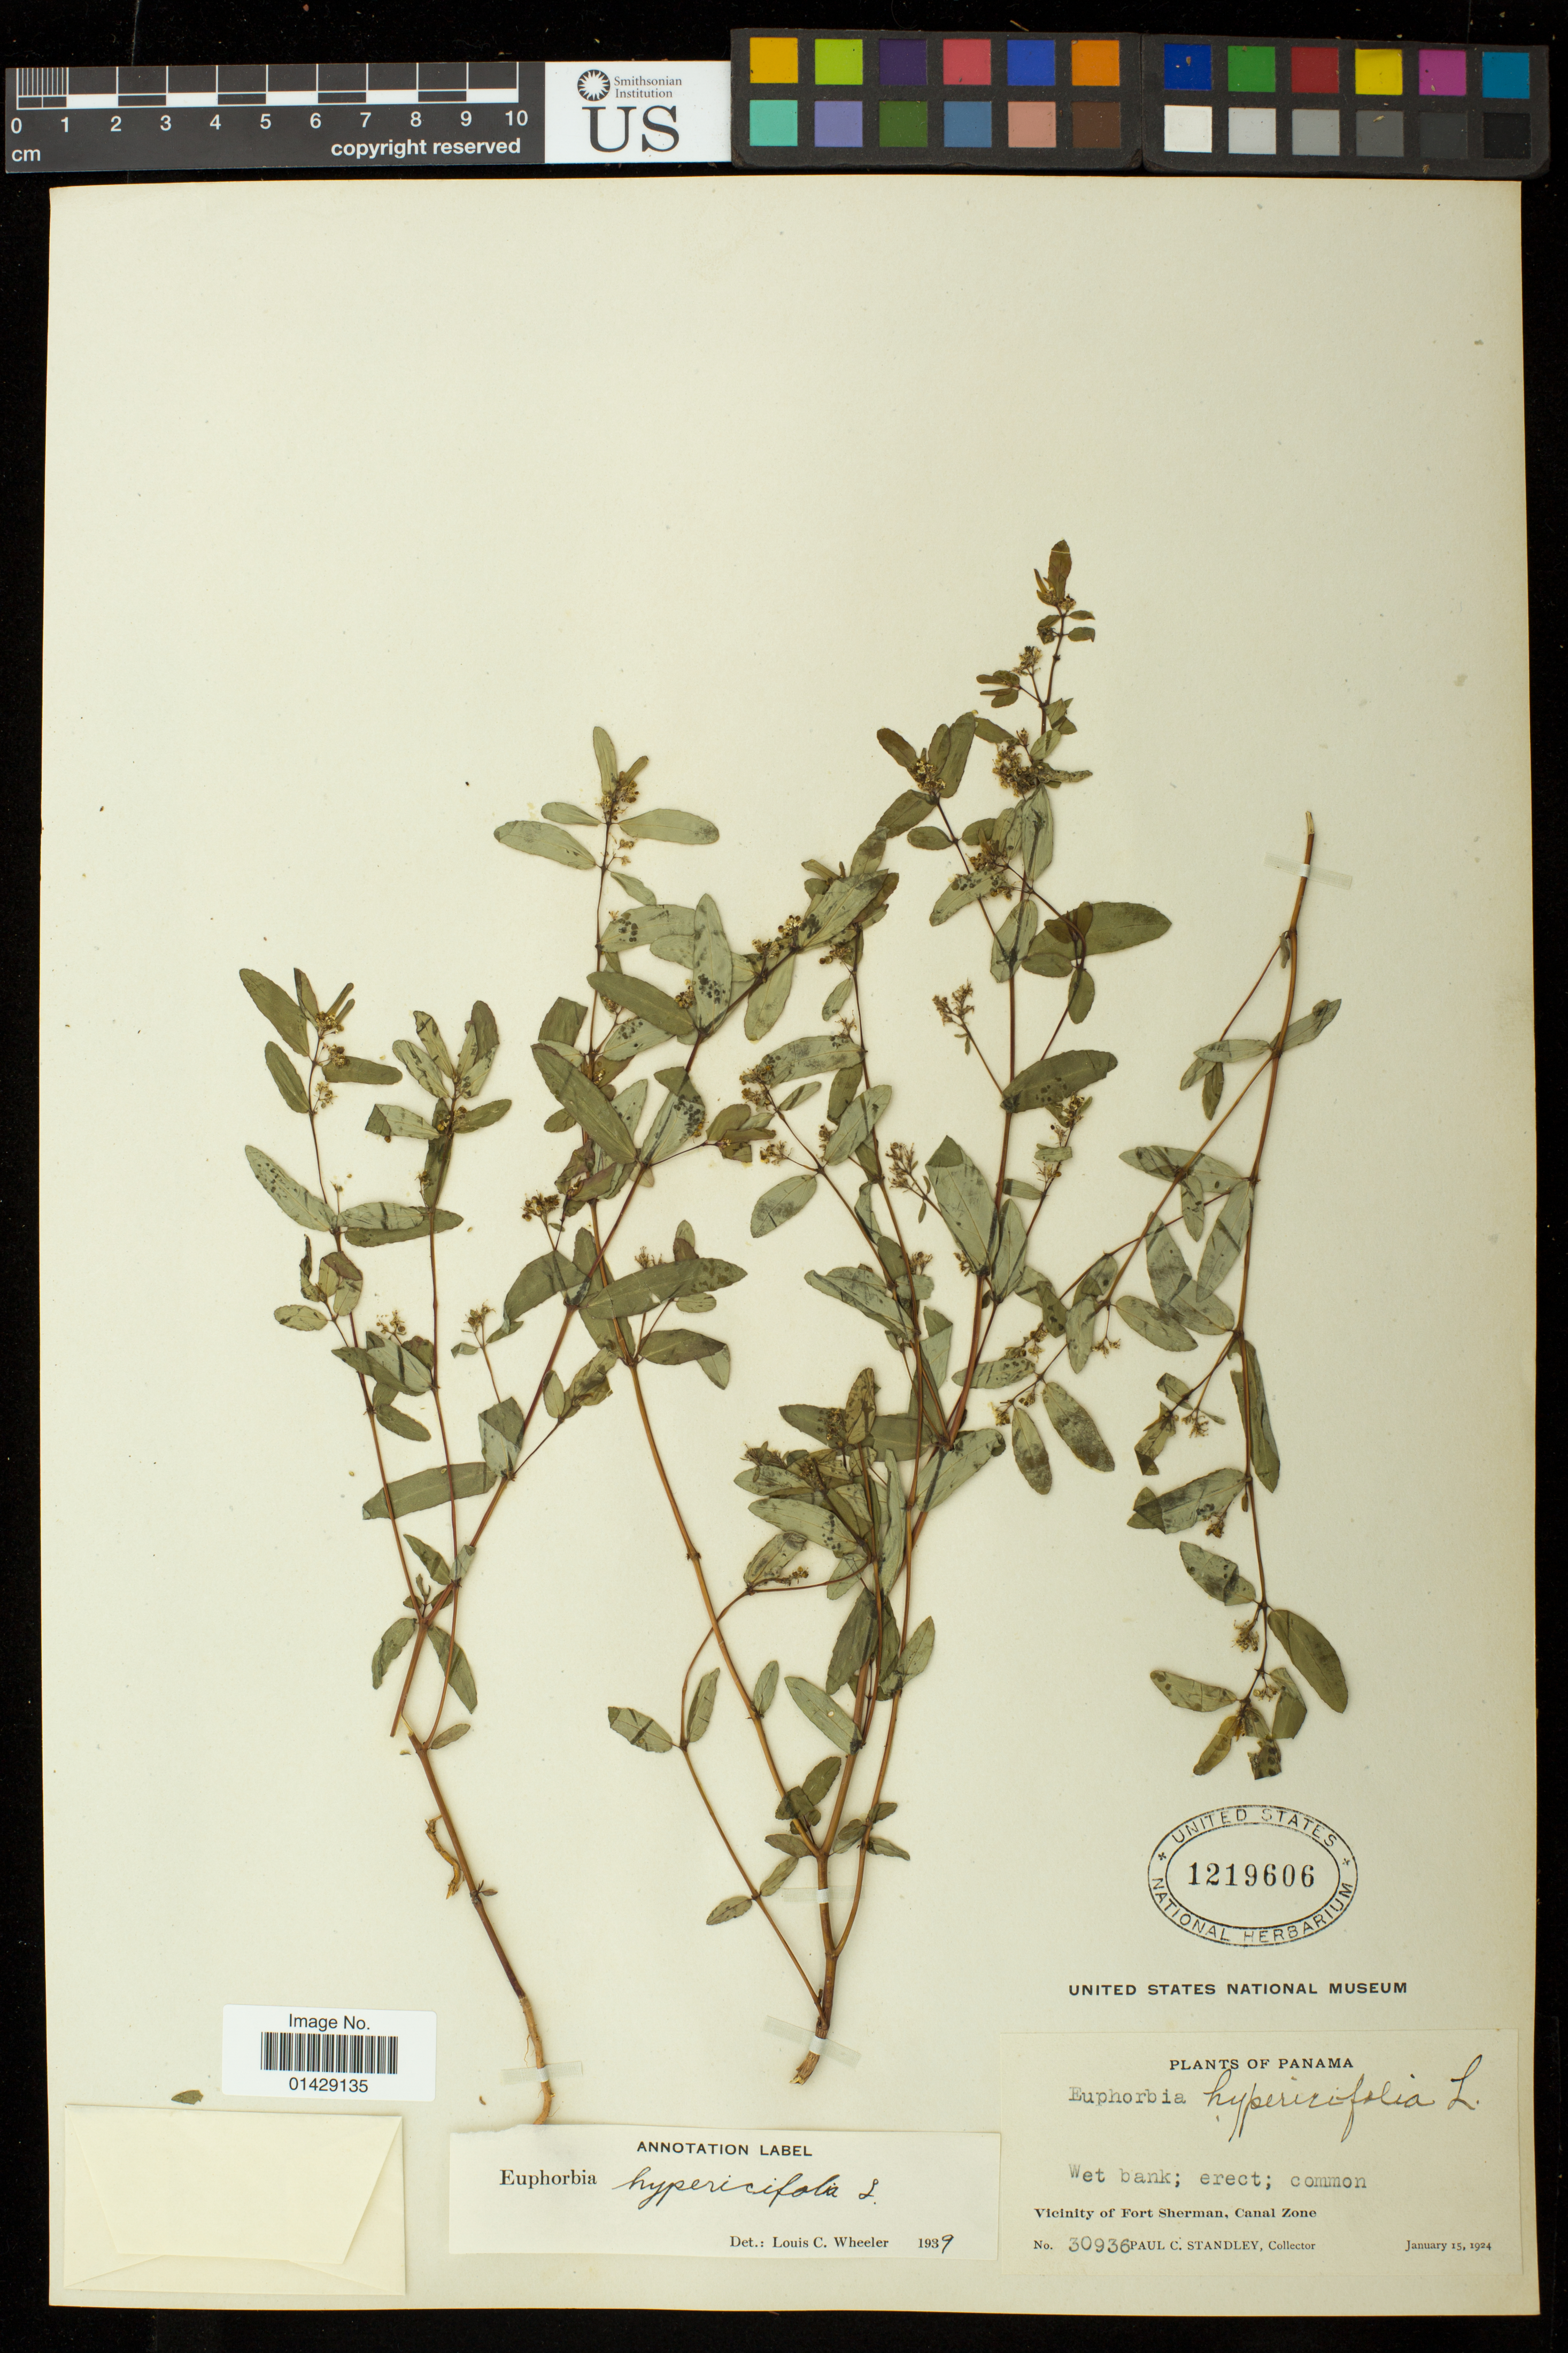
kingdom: Plantae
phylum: Tracheophyta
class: Magnoliopsida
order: Malpighiales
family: Euphorbiaceae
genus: Euphorbia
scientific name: Euphorbia hypericifolia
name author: L.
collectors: P. C. Standley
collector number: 30936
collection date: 1924-01-15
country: Panama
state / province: Colón / Panamá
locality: Vicinity of Fort Sherman, Canal Zone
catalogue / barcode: US 1219606